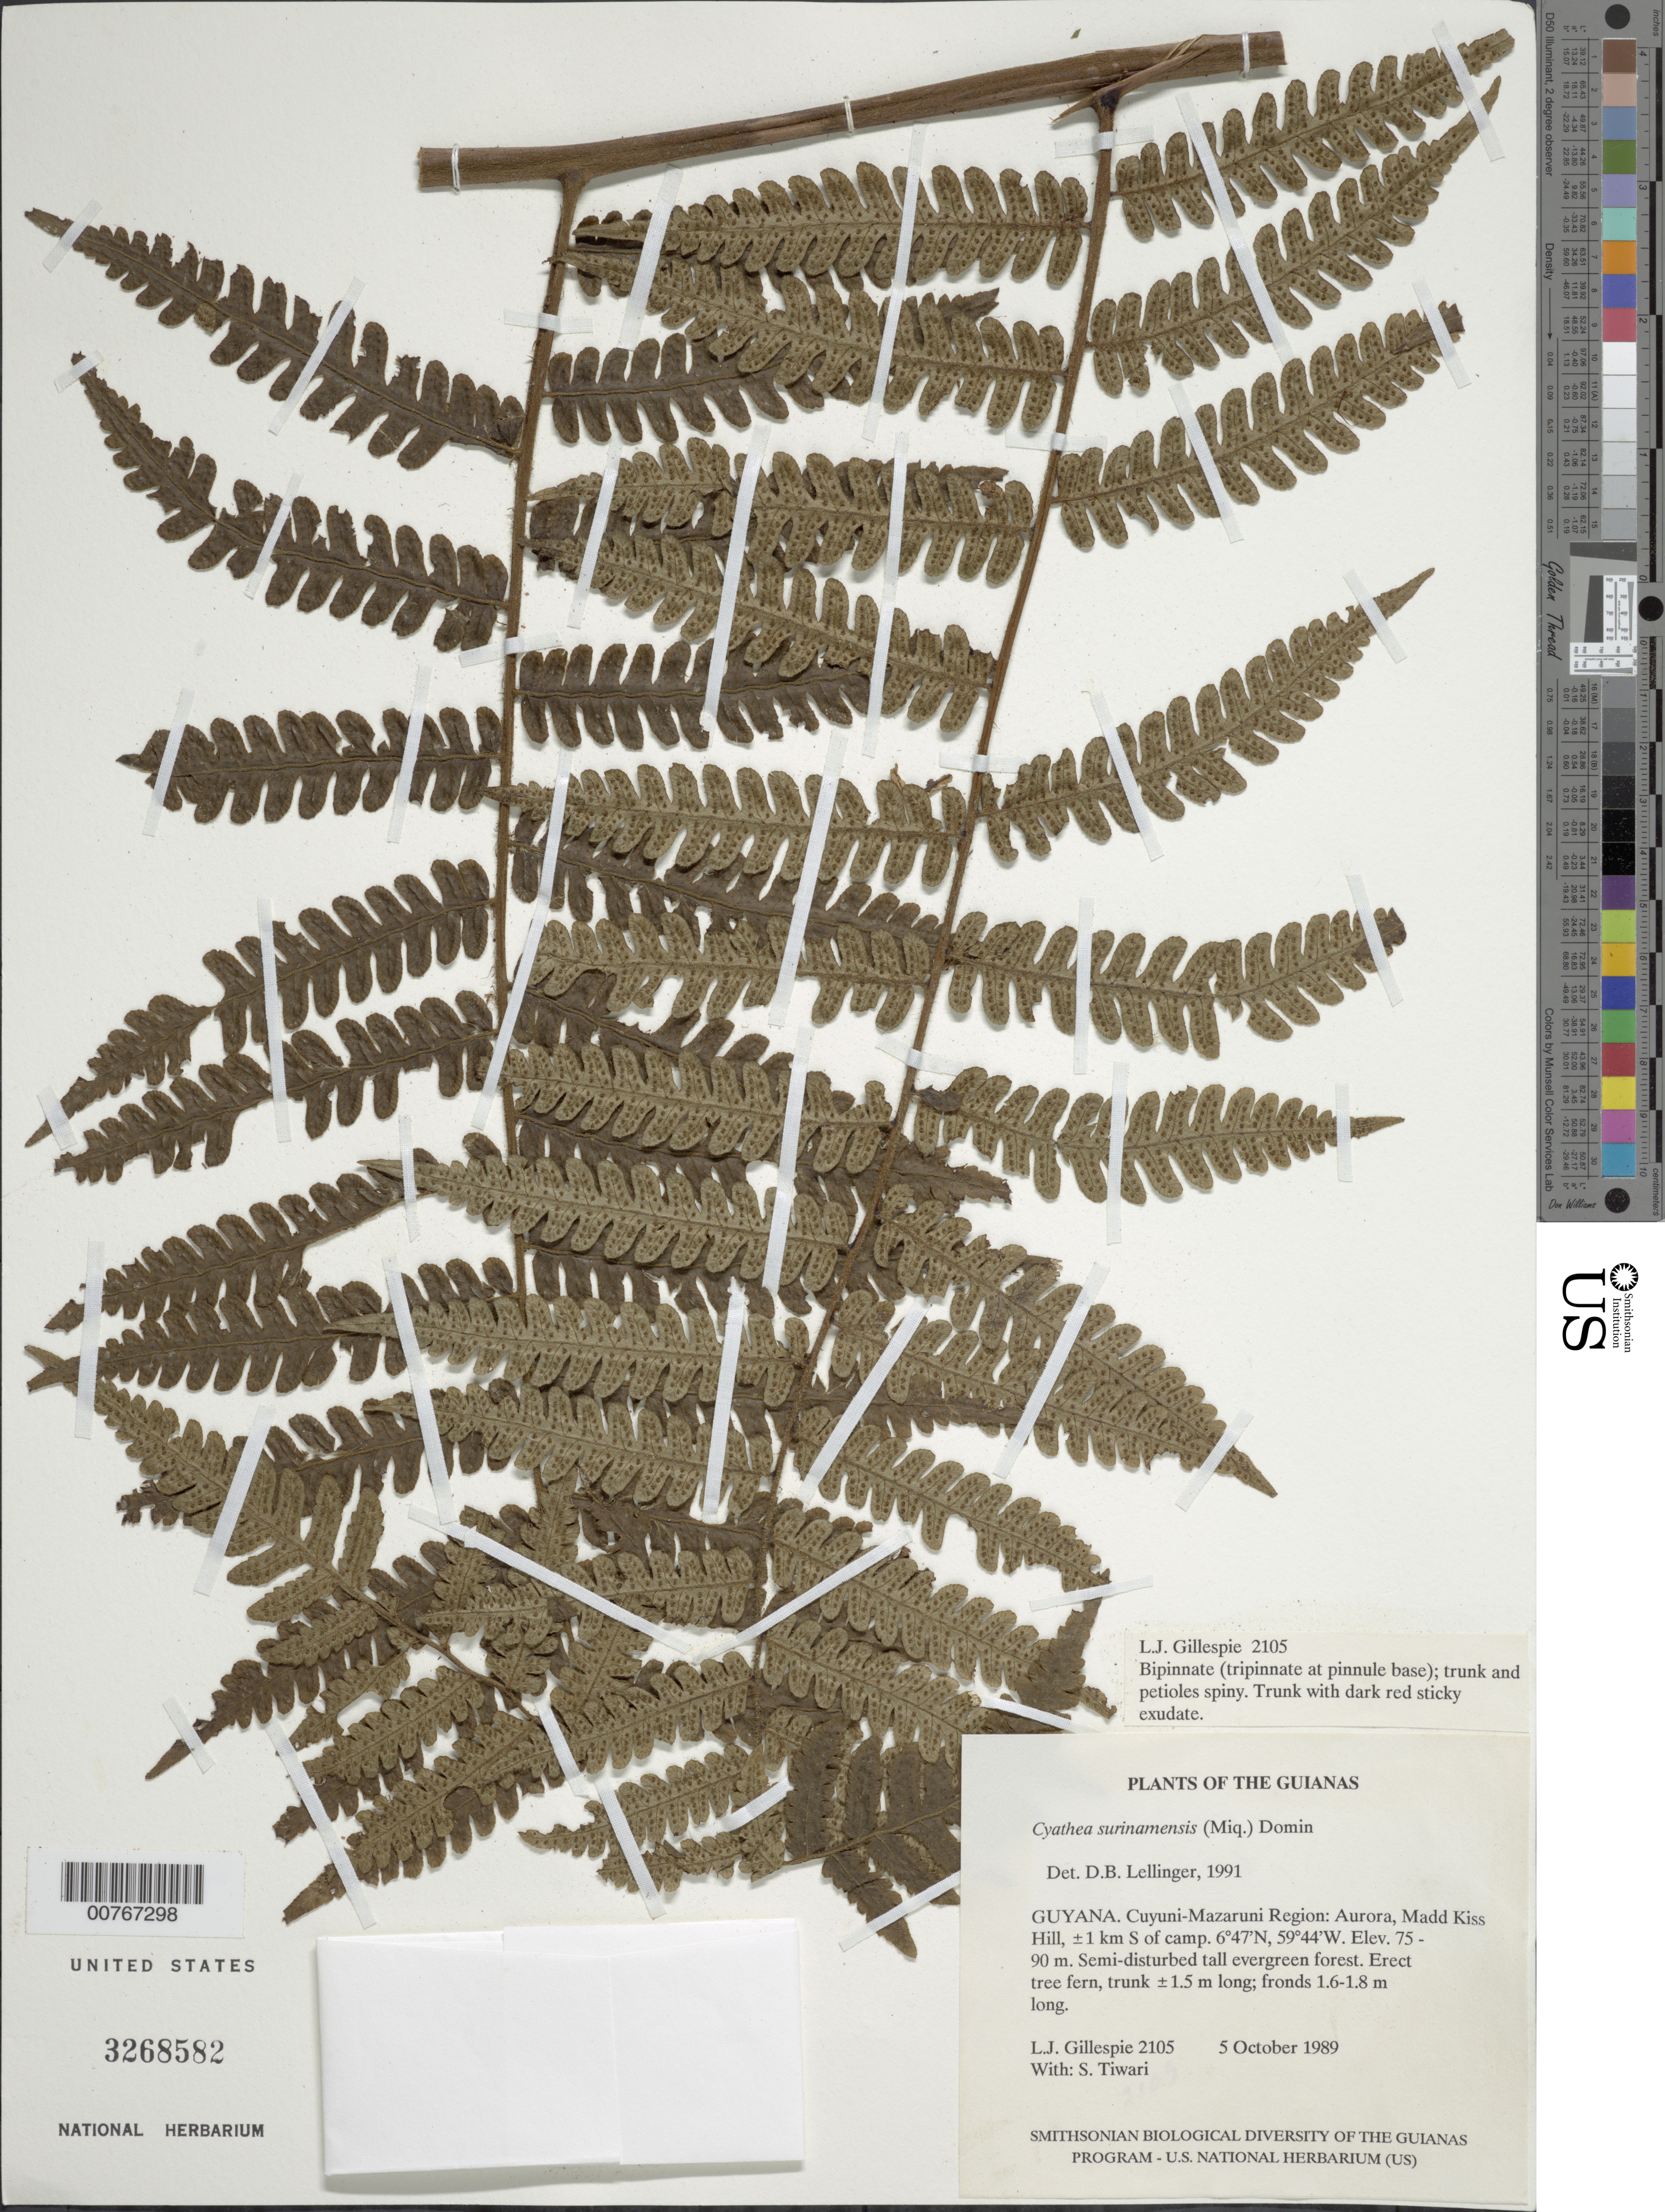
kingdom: Plantae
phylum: Tracheophyta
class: Polypodiopsida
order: Cyatheales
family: Cyatheaceae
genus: Cyathea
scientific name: Cyathea surinamensis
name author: (Miq.) Domin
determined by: Lellinger, David B., (BOT), Smithsonian Institution - National Museum of Natural History (UNITED STATES)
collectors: L. J. Gillespie & S. Tiwari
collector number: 2105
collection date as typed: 5 October 1989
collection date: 1989-10-05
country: Guyana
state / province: Cuyuni-Mazaruni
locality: Aurora, Madd Kiss Hill, ±1 km S of camp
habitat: Semi-disturbed tall evergreen forest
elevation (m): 75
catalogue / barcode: US 3268582